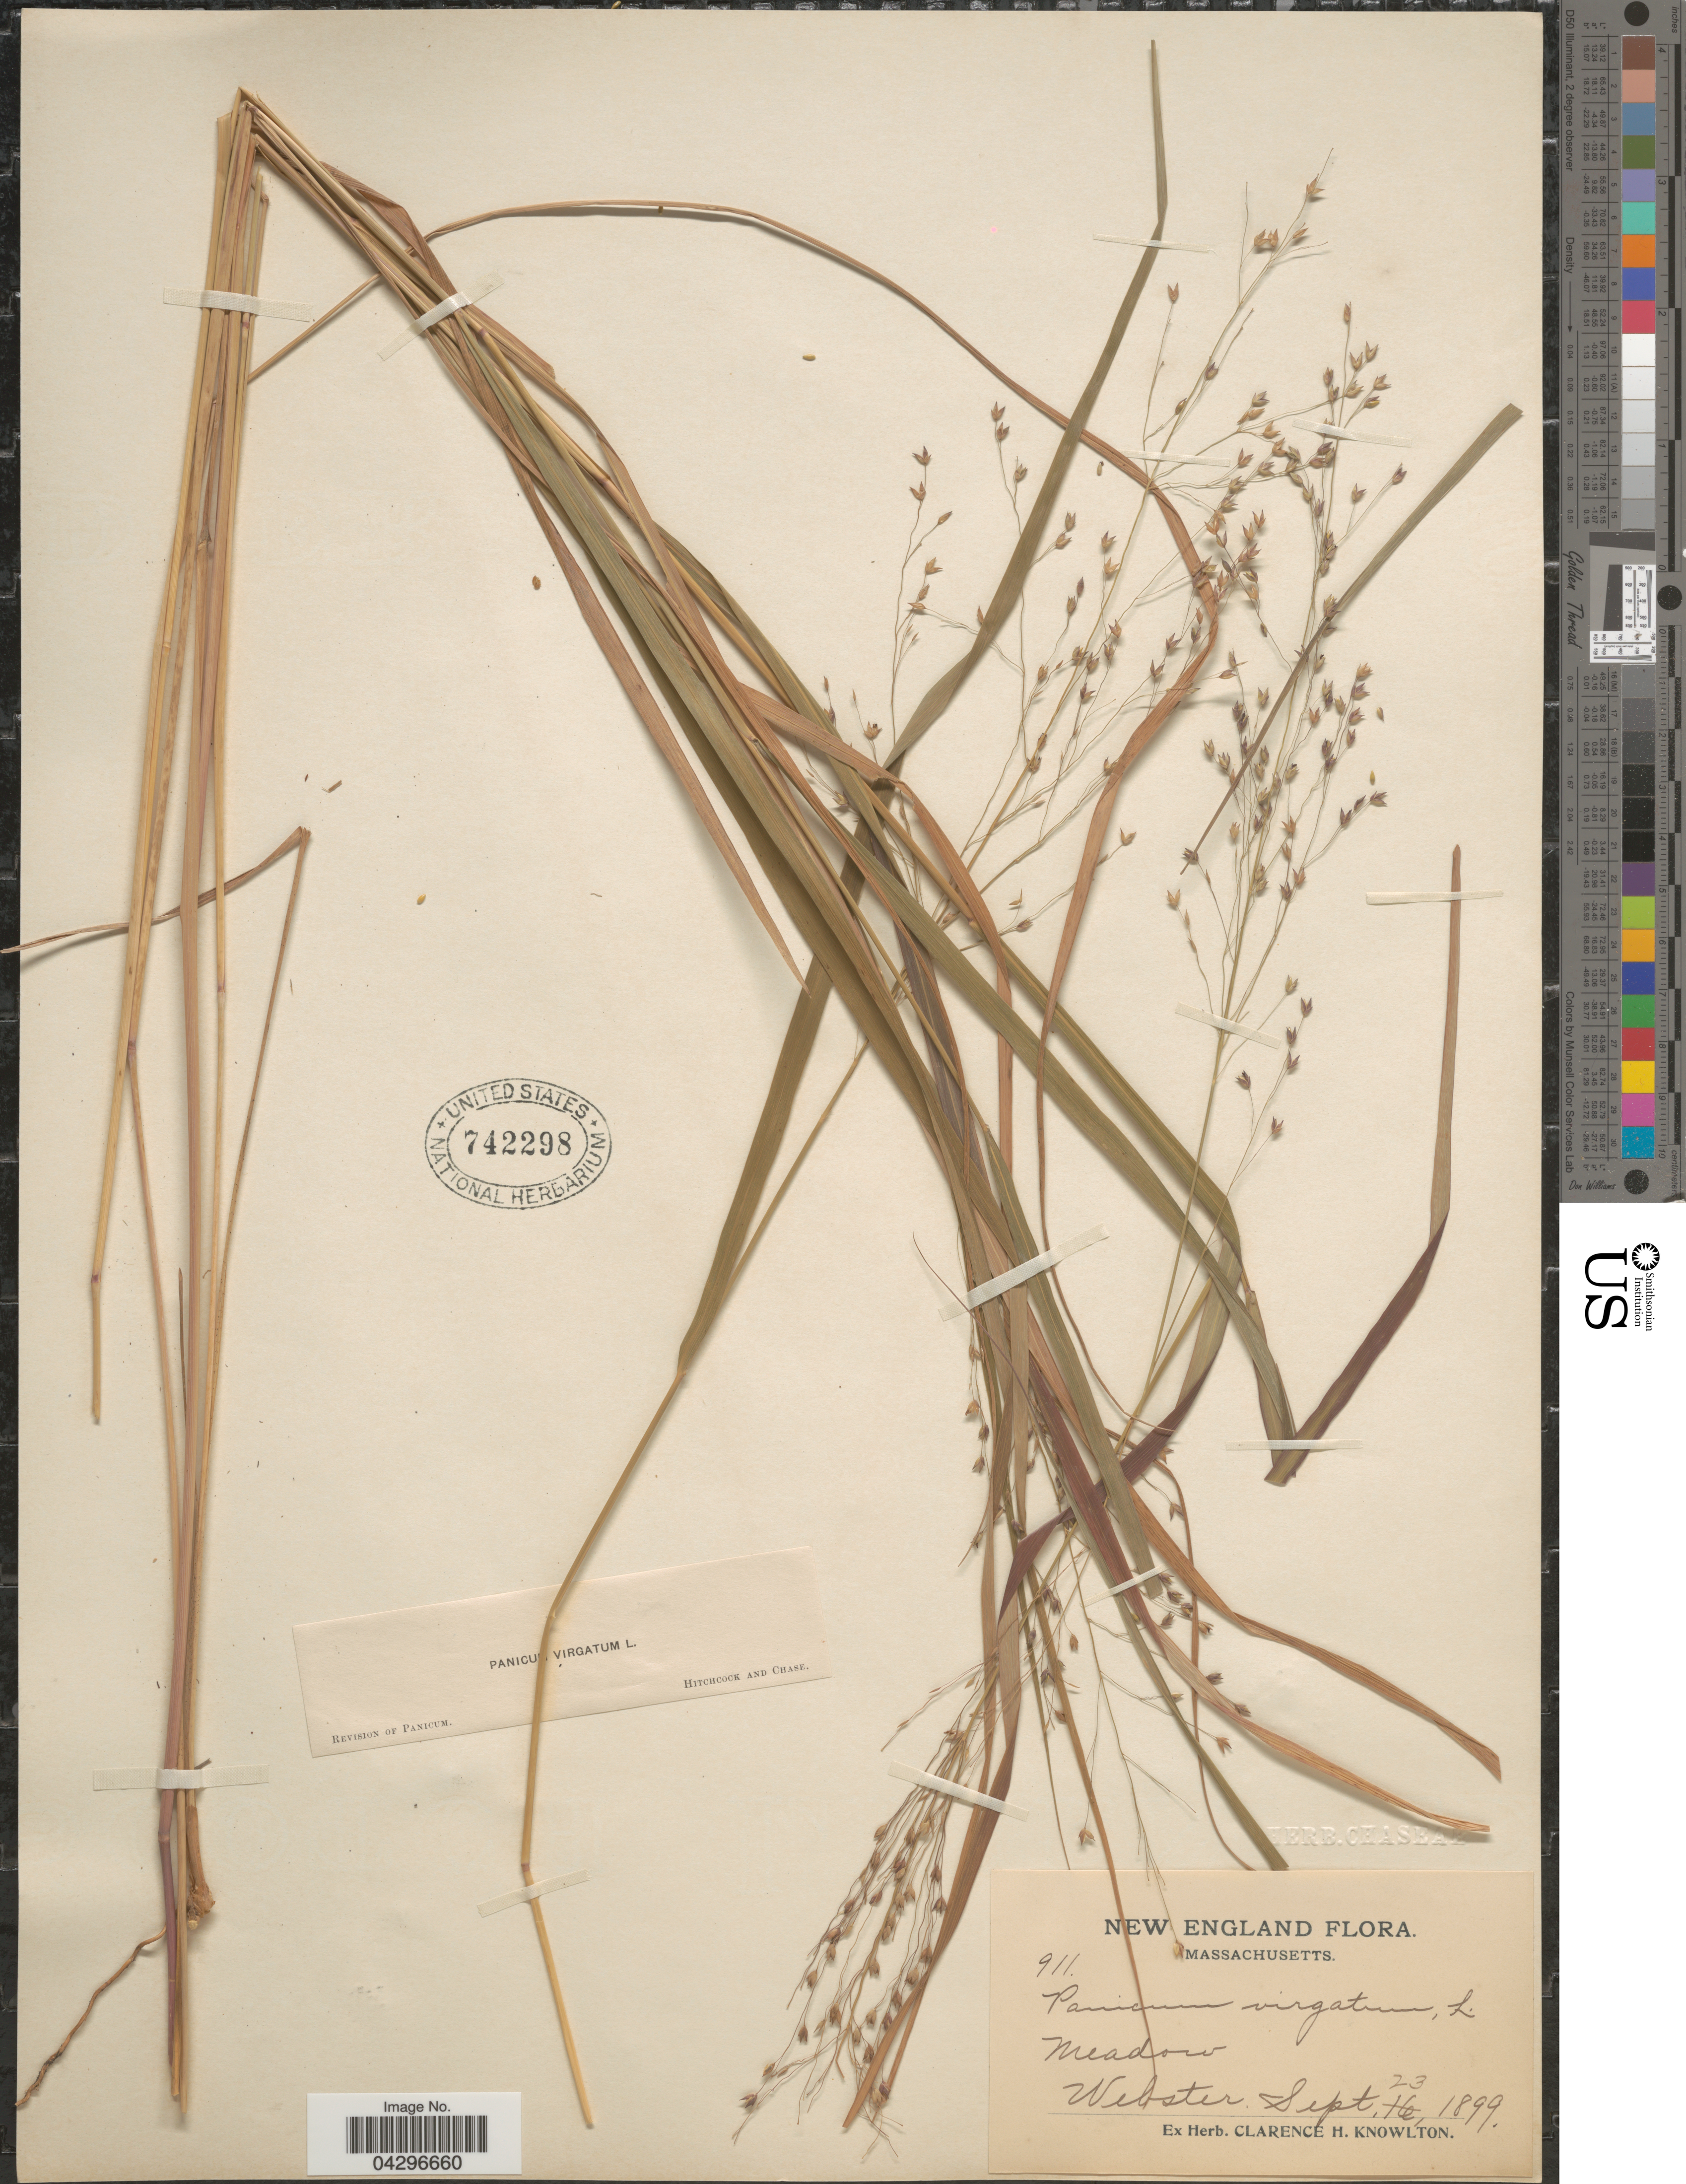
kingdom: Plantae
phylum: Tracheophyta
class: Liliopsida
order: Poales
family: Poaceae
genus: Panicum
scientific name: Panicum virgatum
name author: L.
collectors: -. Webster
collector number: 911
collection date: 1899-09-23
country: United States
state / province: Massachusetts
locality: New England. Meadow.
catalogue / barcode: US 742298